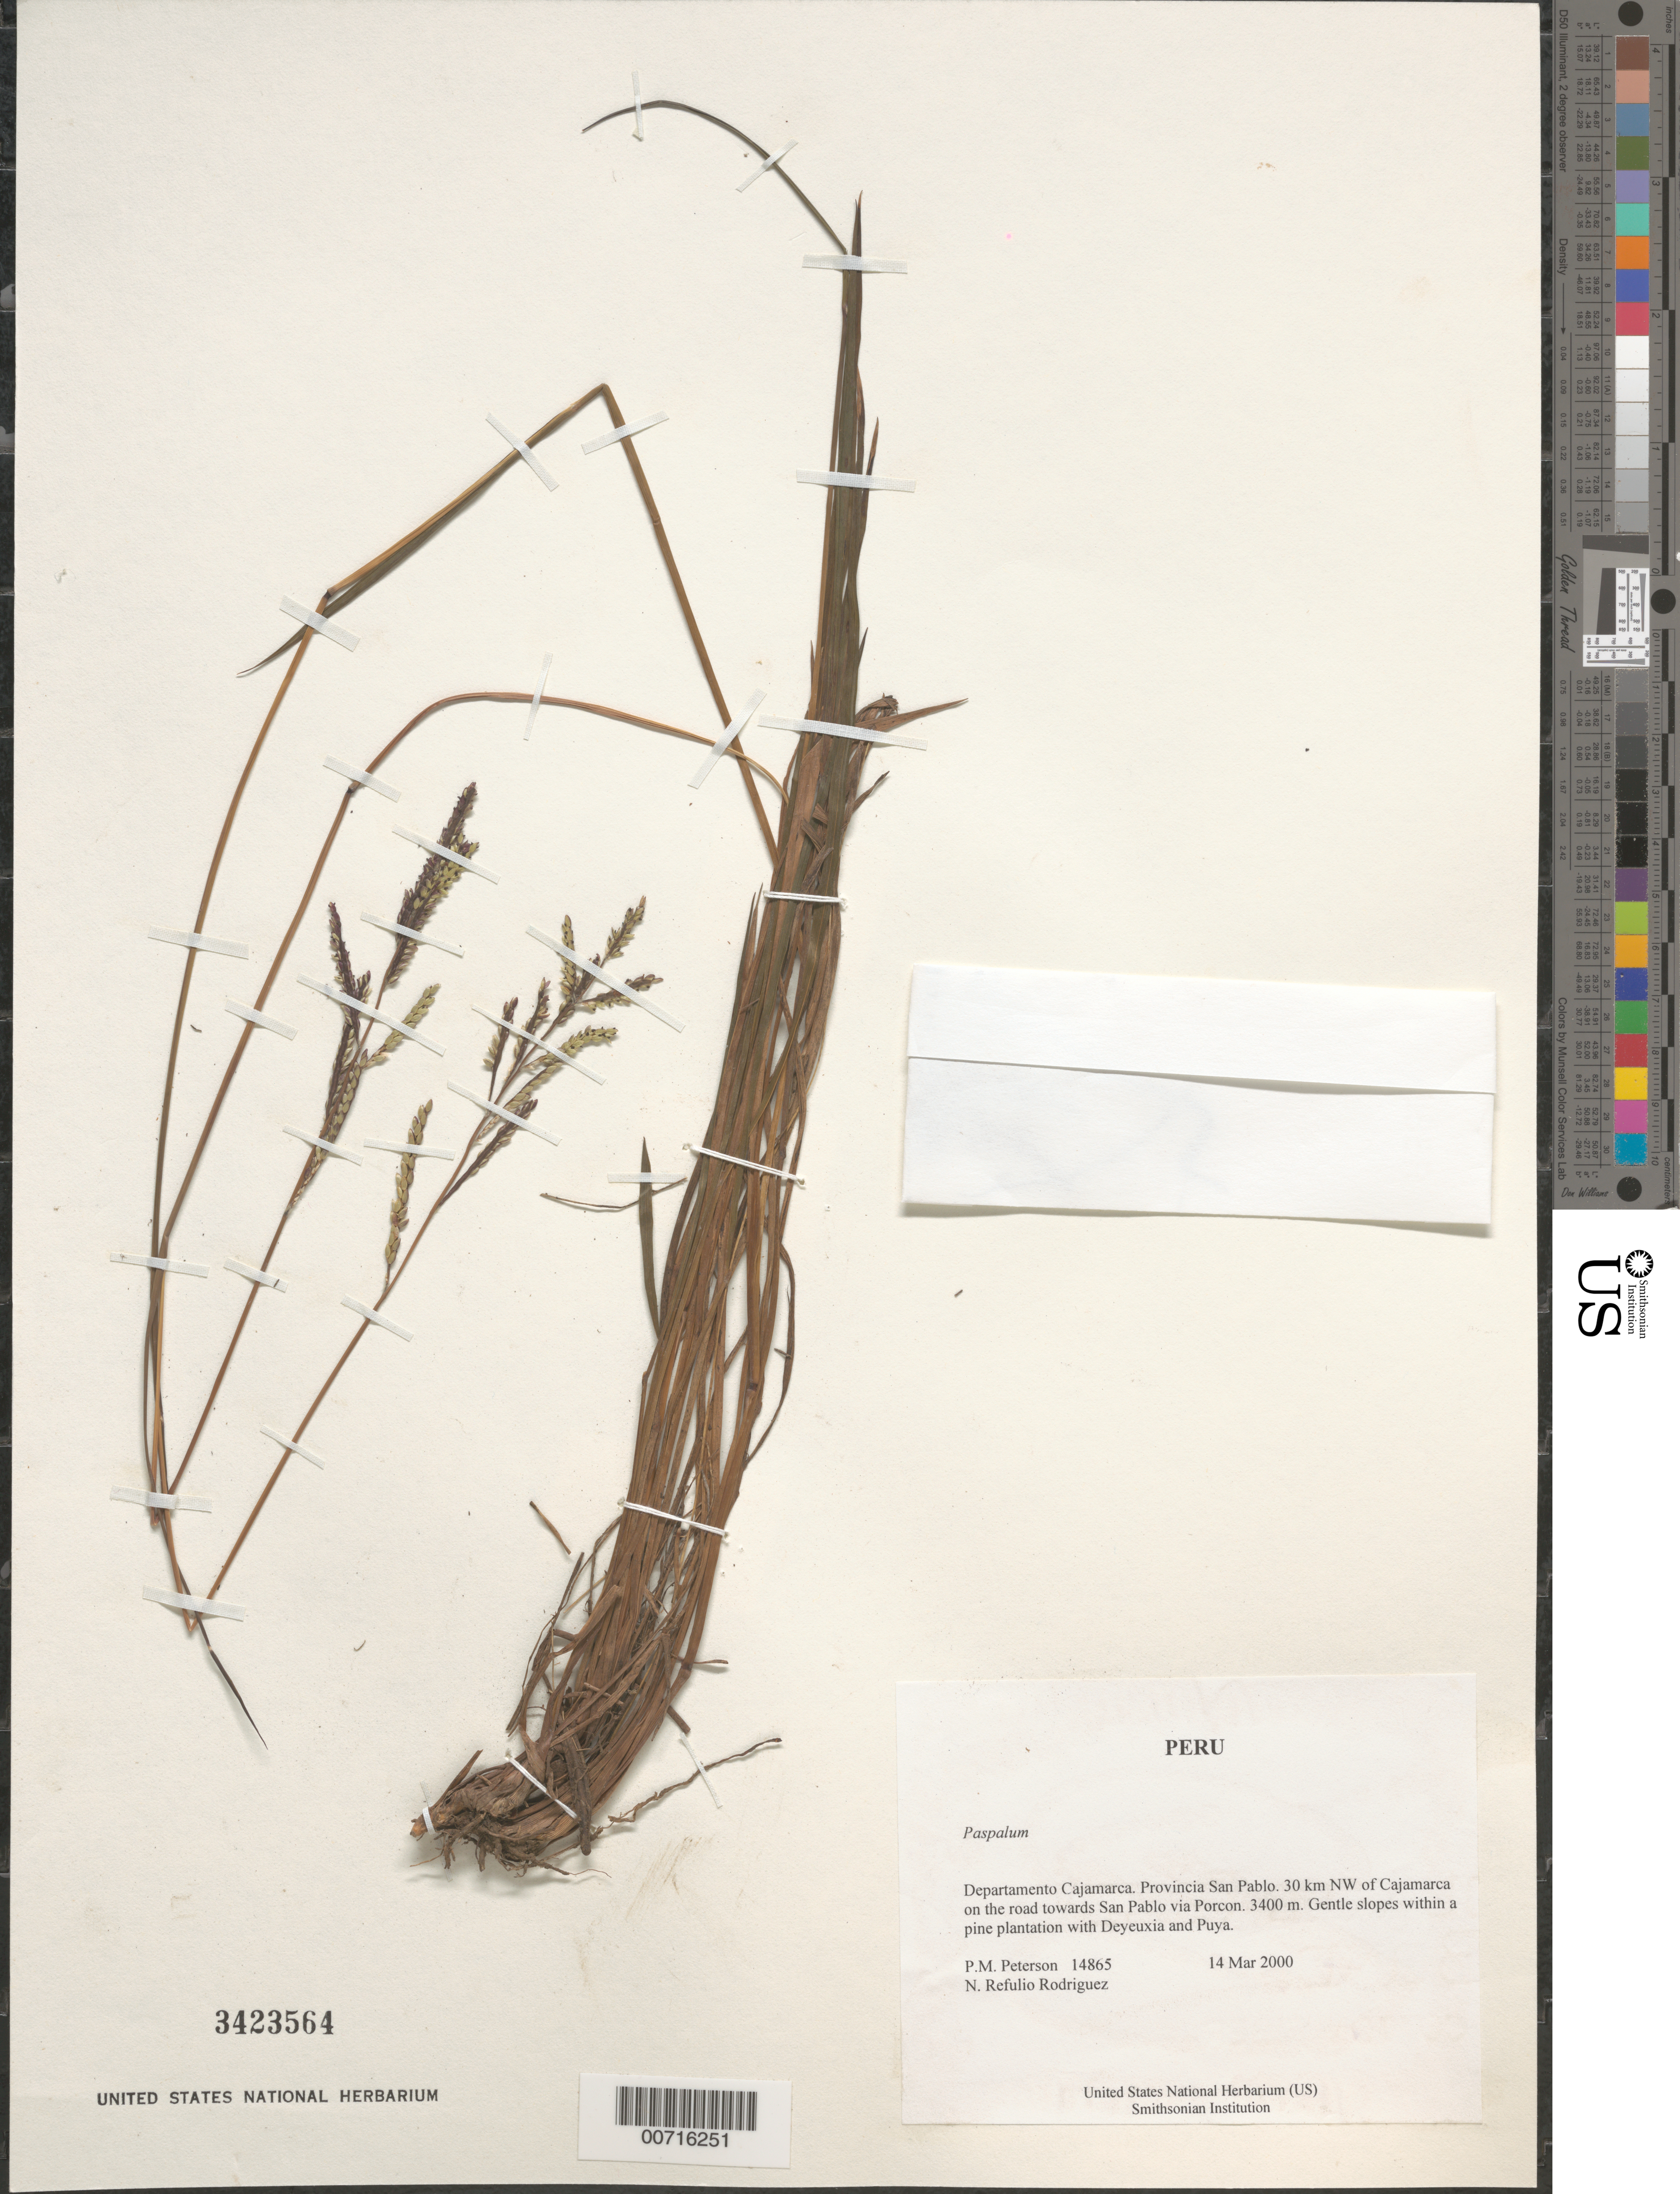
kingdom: Plantae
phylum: Tracheophyta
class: Liliopsida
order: Poales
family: Poaceae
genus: Paspalum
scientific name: Paspalum sp.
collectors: P. M. Peterson & N. Refulio-Rodríguez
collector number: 14865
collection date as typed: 14 Mar 2000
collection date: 2000-03-14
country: Peru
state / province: Cajamarca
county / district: San Pablo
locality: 30 km NW of Cajamarca on the road towards San Pablo via Porcon.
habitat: Gentle slopes within a pine plantation with Deyeuxia and Puya.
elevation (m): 3400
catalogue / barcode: US 3423564